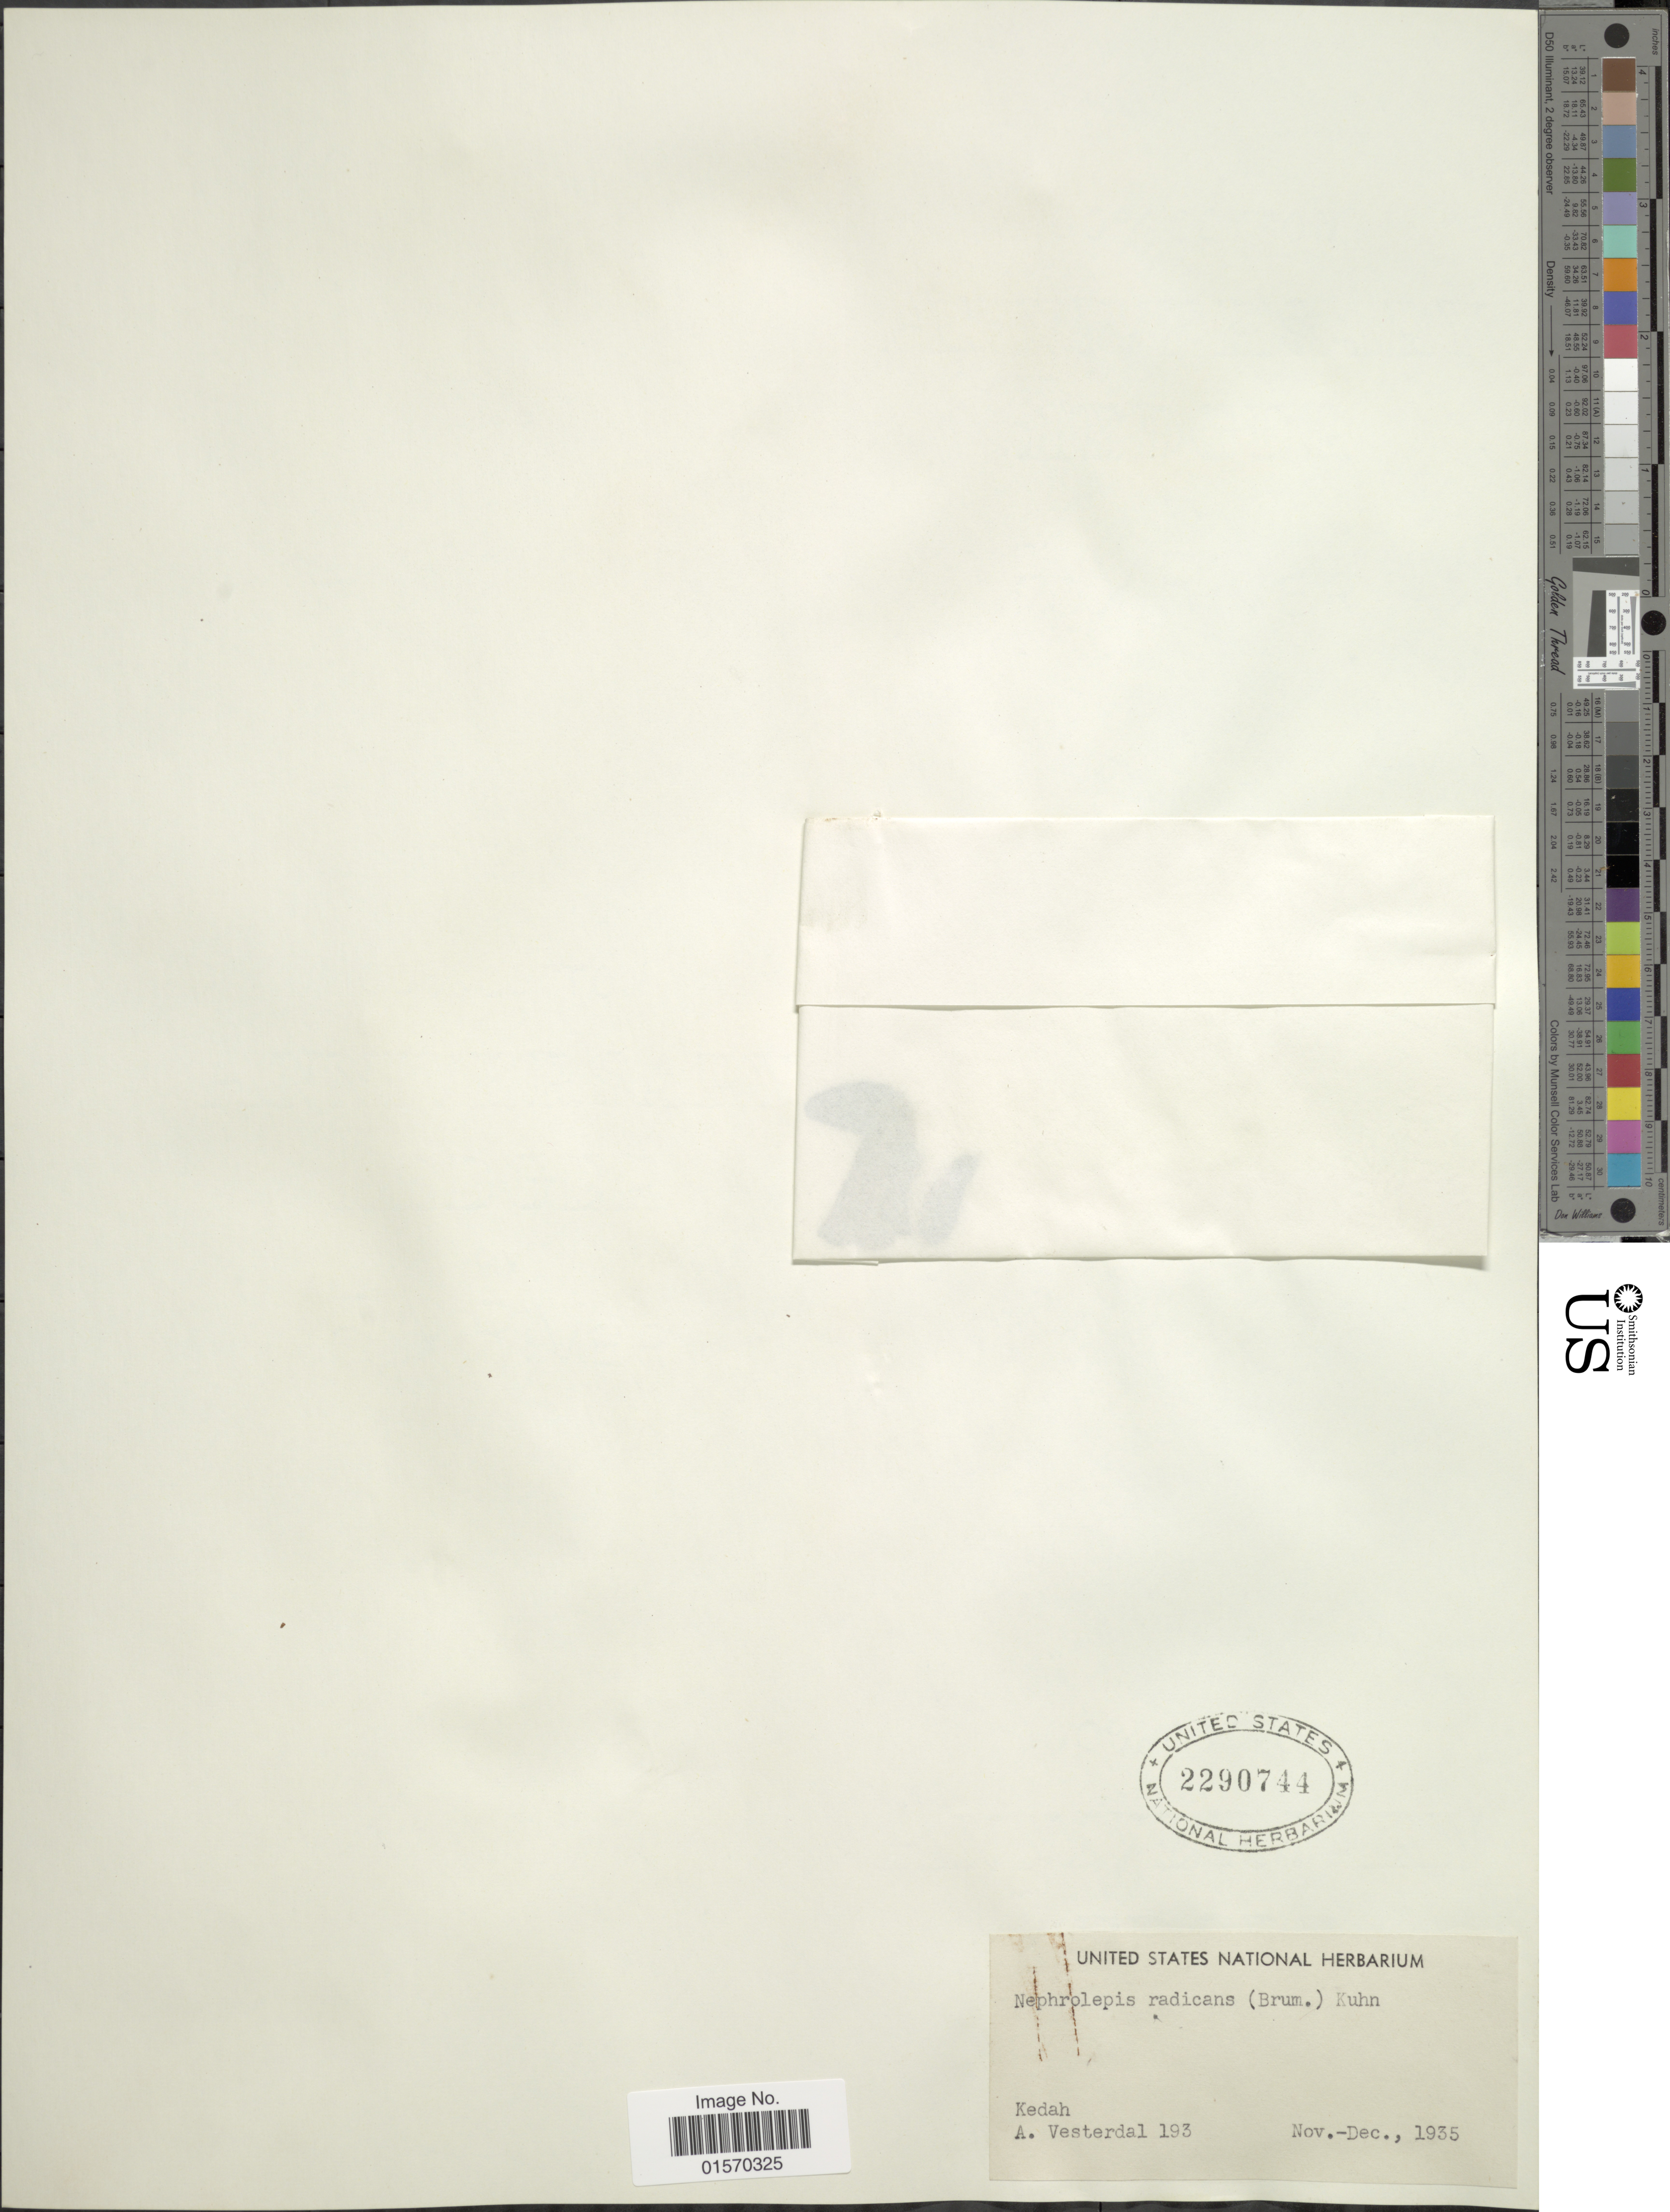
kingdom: Plantae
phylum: Tracheophyta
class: Polypodiopsida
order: Polypodiales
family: Nephrolepidaceae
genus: Nephrolepis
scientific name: Nephrolepis radicans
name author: (Burm.) Kuhn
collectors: A. Vesterdal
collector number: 193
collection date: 1935-11/1935-12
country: Malaysia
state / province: Kedah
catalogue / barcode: US 2290744